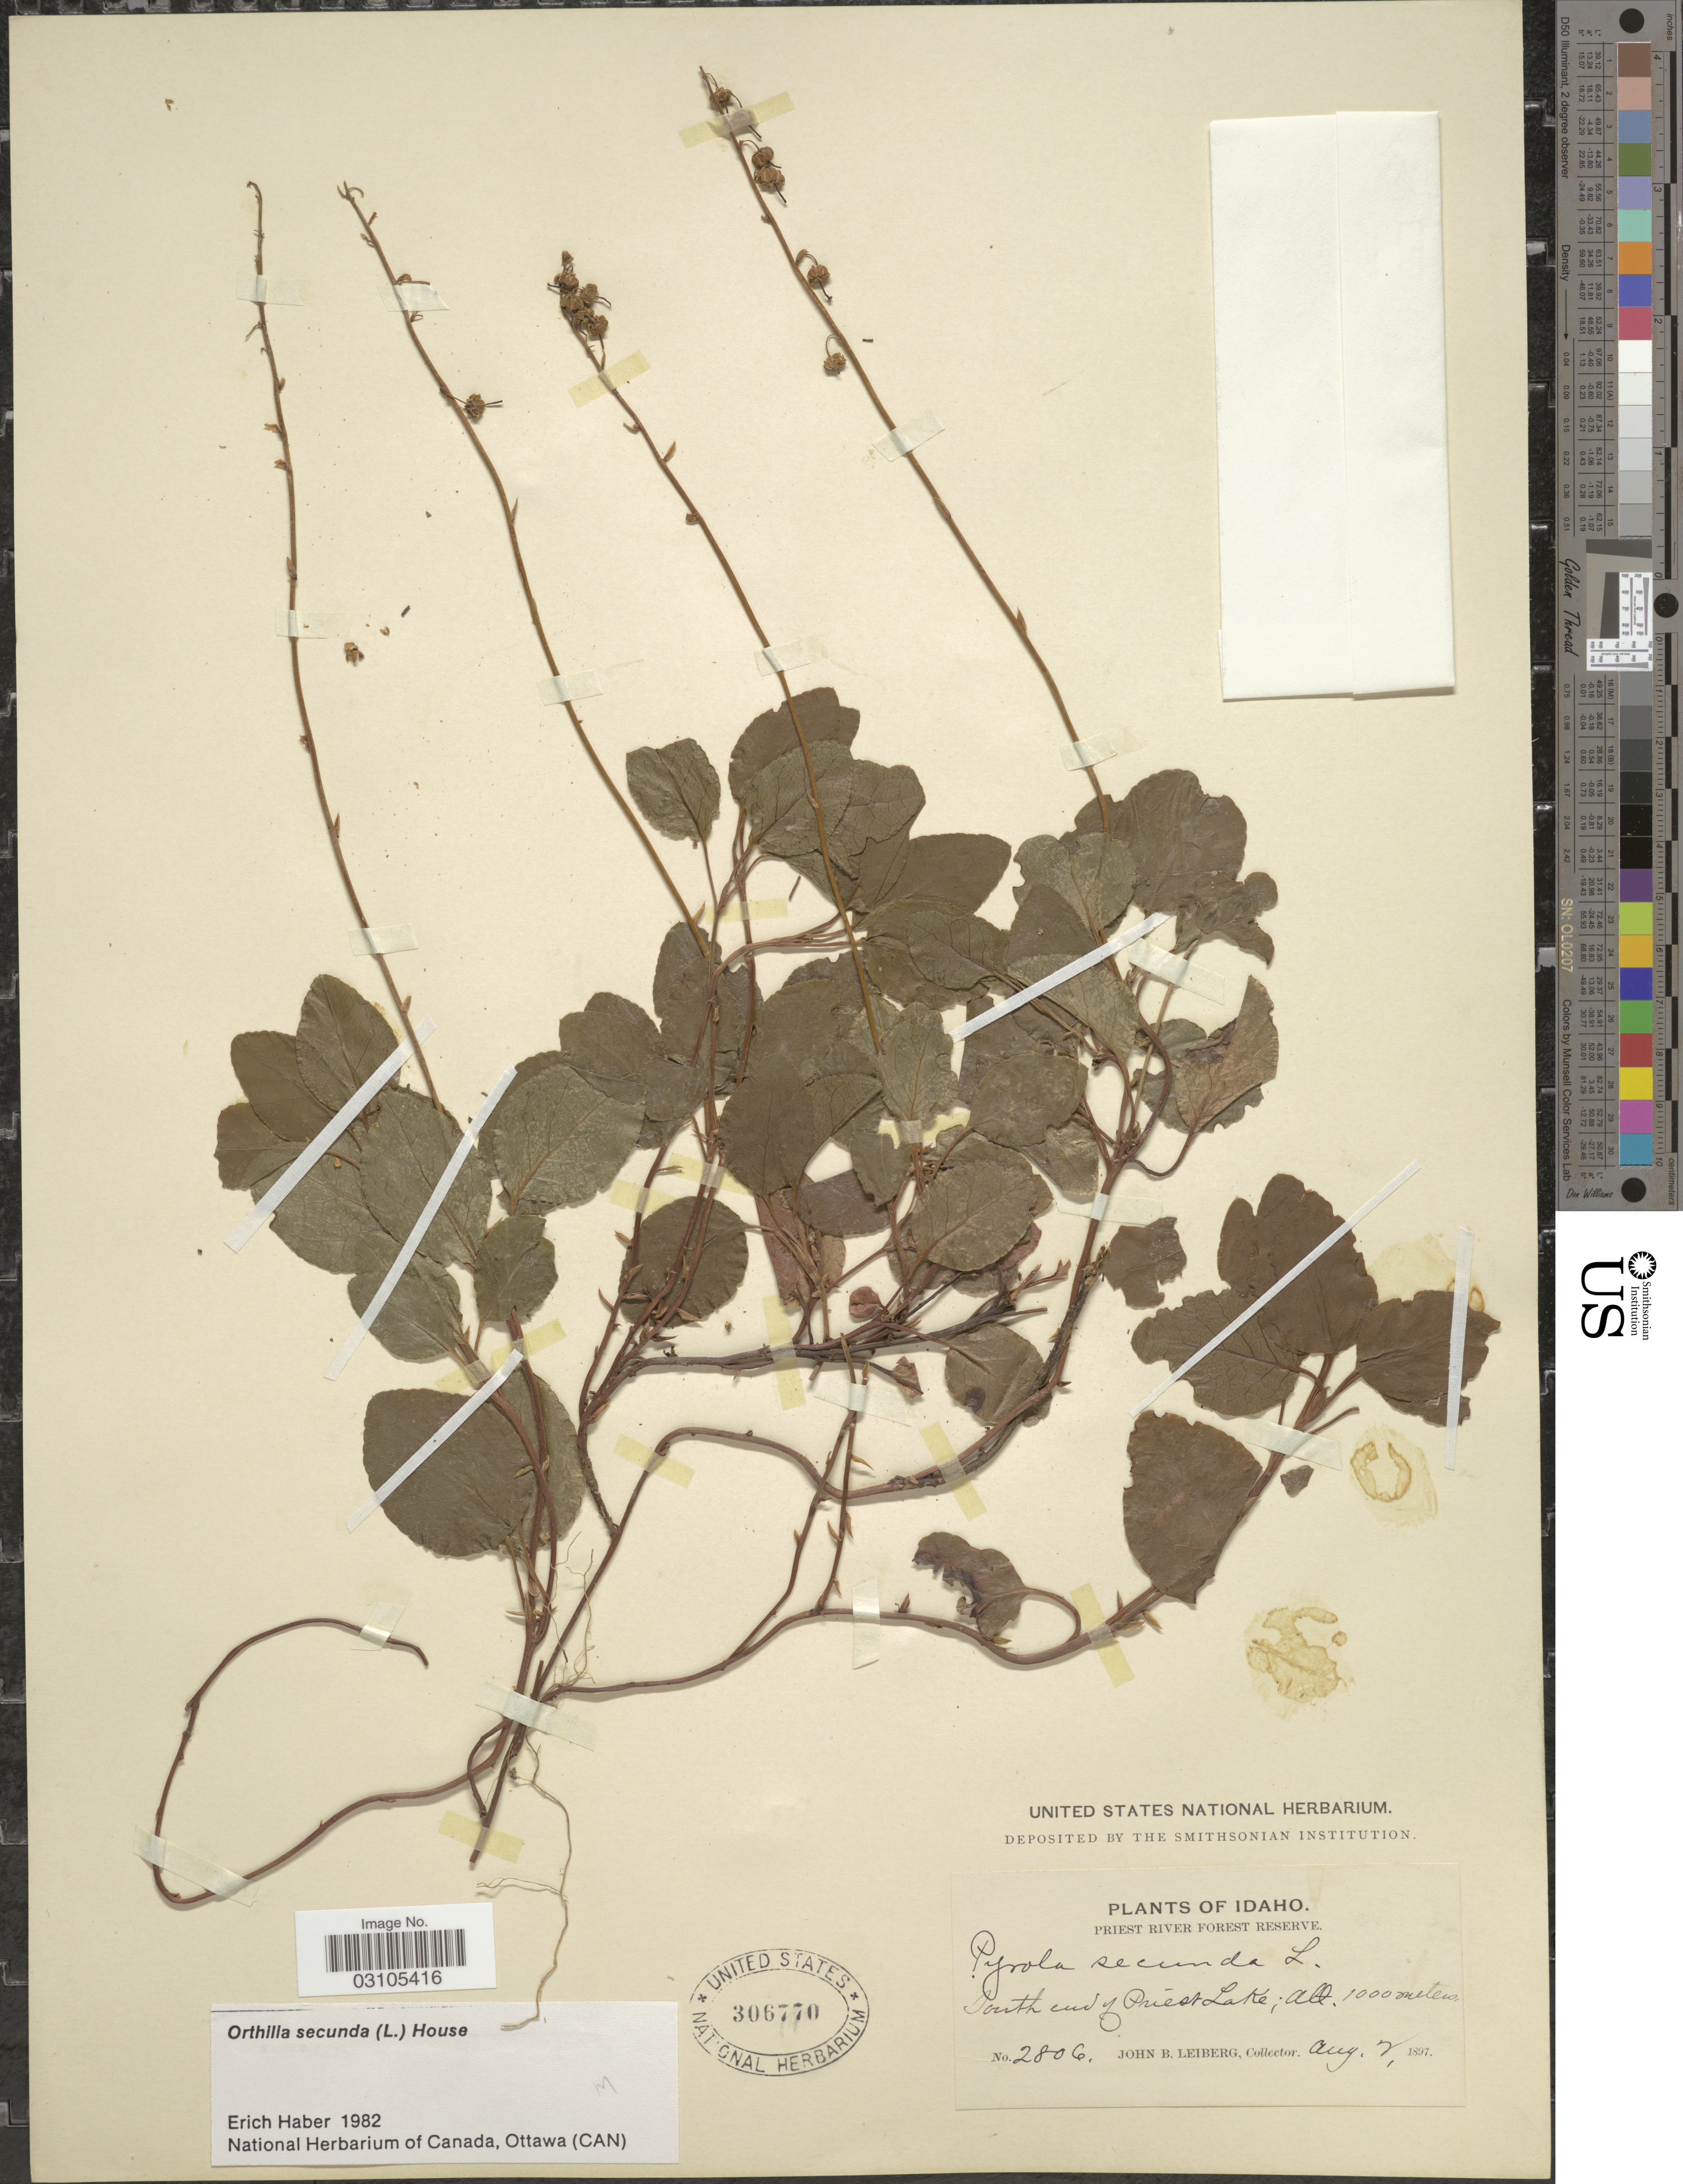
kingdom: Plantae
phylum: Tracheophyta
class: Magnoliopsida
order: Ericales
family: Ericaceae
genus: Orthilia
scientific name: Orthilia secunda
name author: (L.) House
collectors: J. B. Leiberg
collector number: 2806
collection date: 1897-08-02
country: United States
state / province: Idaho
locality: Priest River Forest Reserve. South end of Priest Lake.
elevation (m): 1000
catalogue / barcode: US 306770